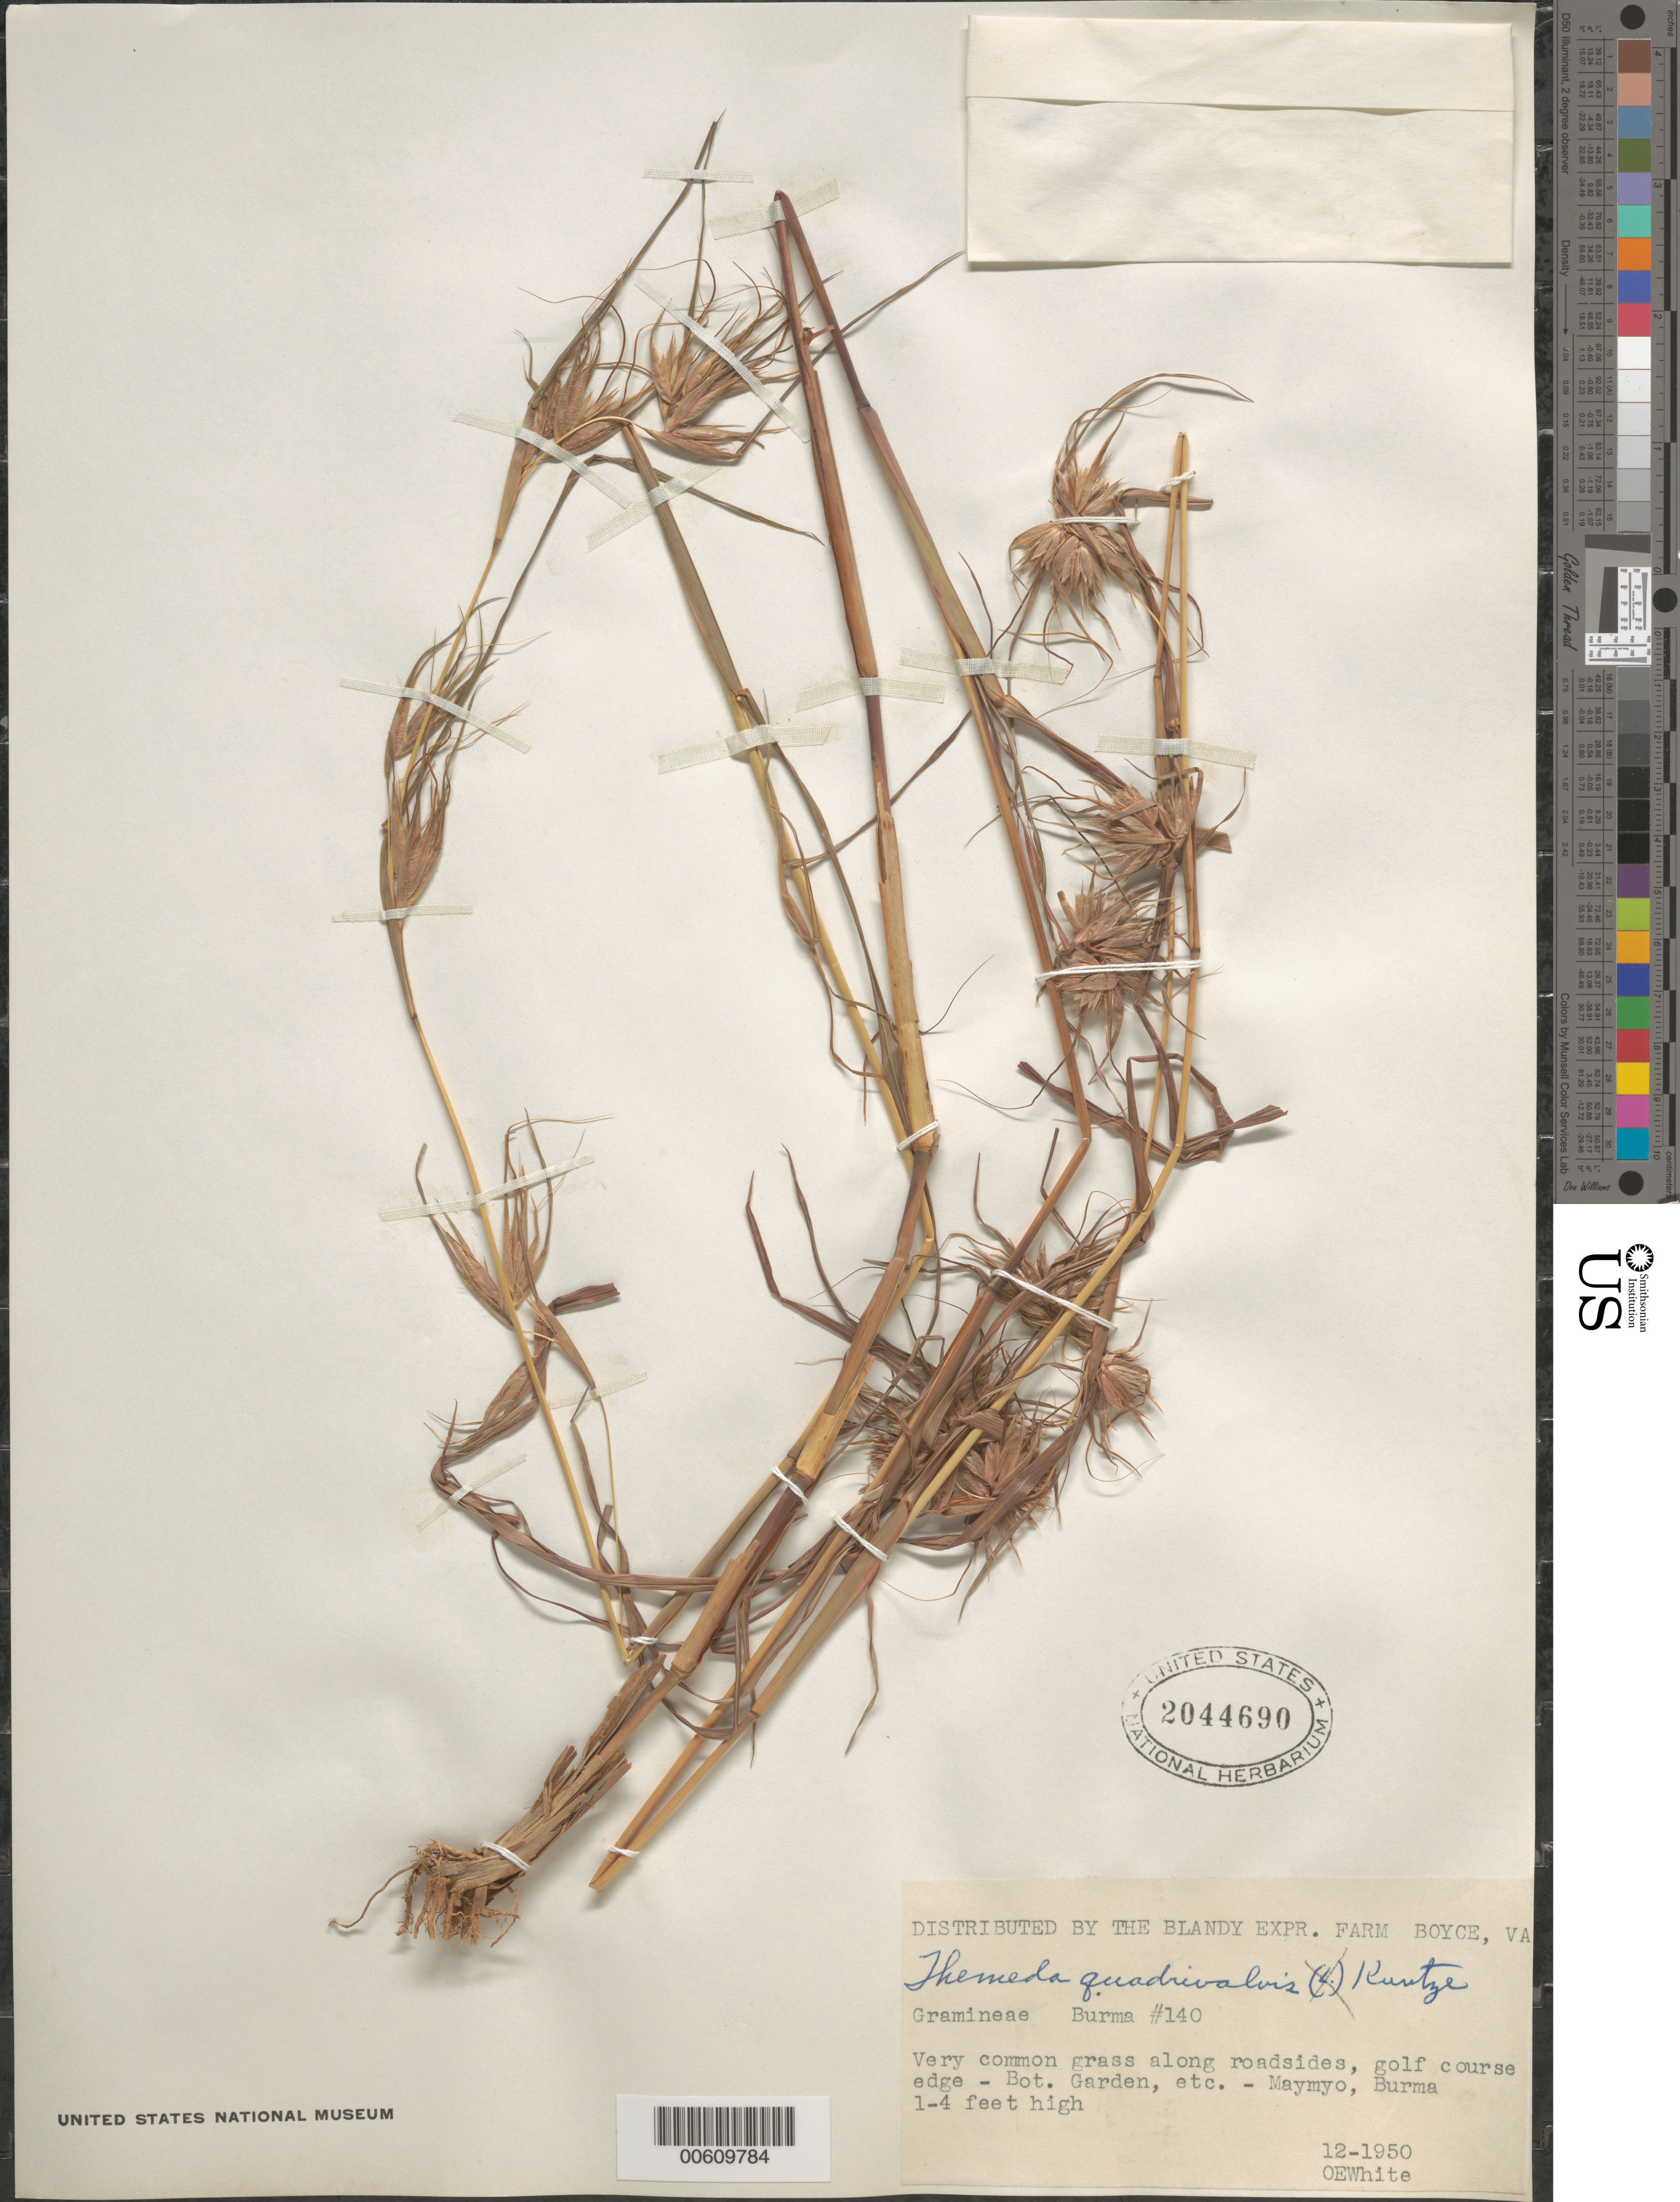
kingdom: Plantae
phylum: Tracheophyta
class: Liliopsida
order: Poales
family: Poaceae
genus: Themeda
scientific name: Themeda quadrivalvis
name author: (L.) Kuntze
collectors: O. E. White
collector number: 140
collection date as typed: Dec 1950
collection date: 1950-12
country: Myanmar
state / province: Mandalay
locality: Maymyo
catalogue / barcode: US 2044690